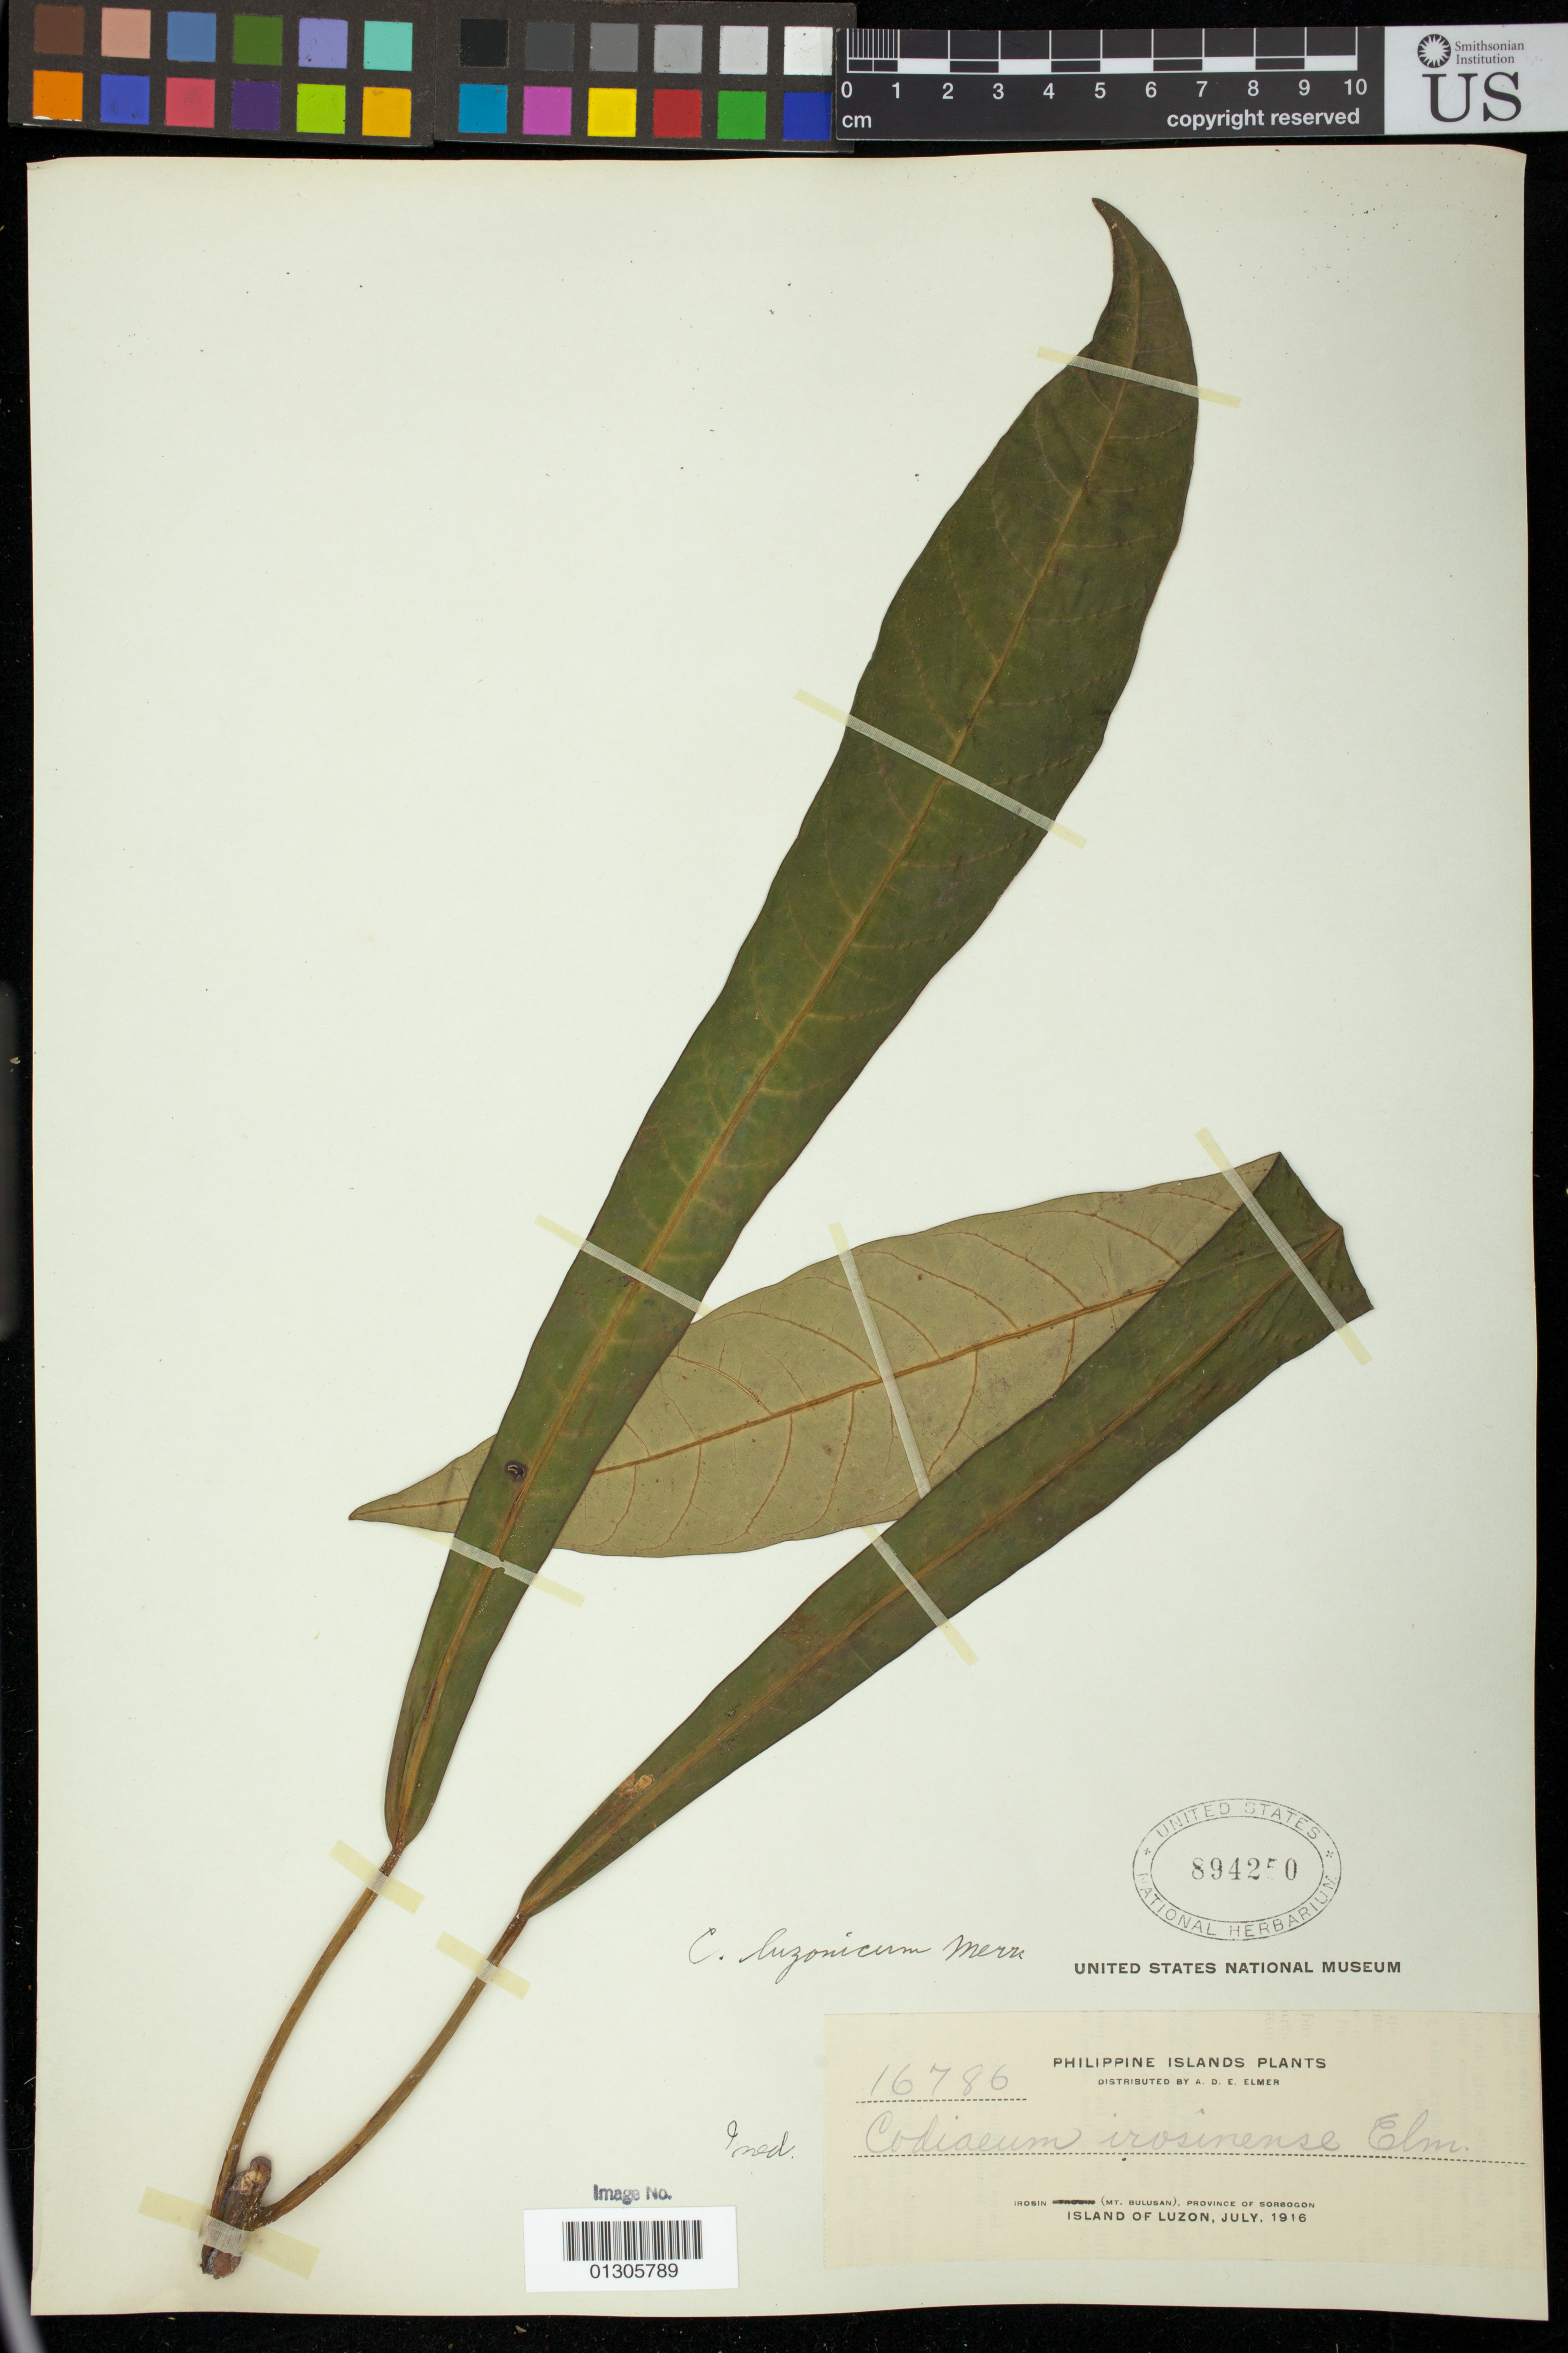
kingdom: Plantae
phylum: Tracheophyta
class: Magnoliopsida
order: Malpighiales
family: Euphorbiaceae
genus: Codiaeum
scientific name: Codiaeum luzonicum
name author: Merr.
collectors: A. D. E. Elmer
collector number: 16786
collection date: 1916-07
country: Philippines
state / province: Bicol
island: Luzon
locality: Irosin (Mt. Bulusan), Province of Sorsogon, Island of Luzon.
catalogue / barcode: US 894250